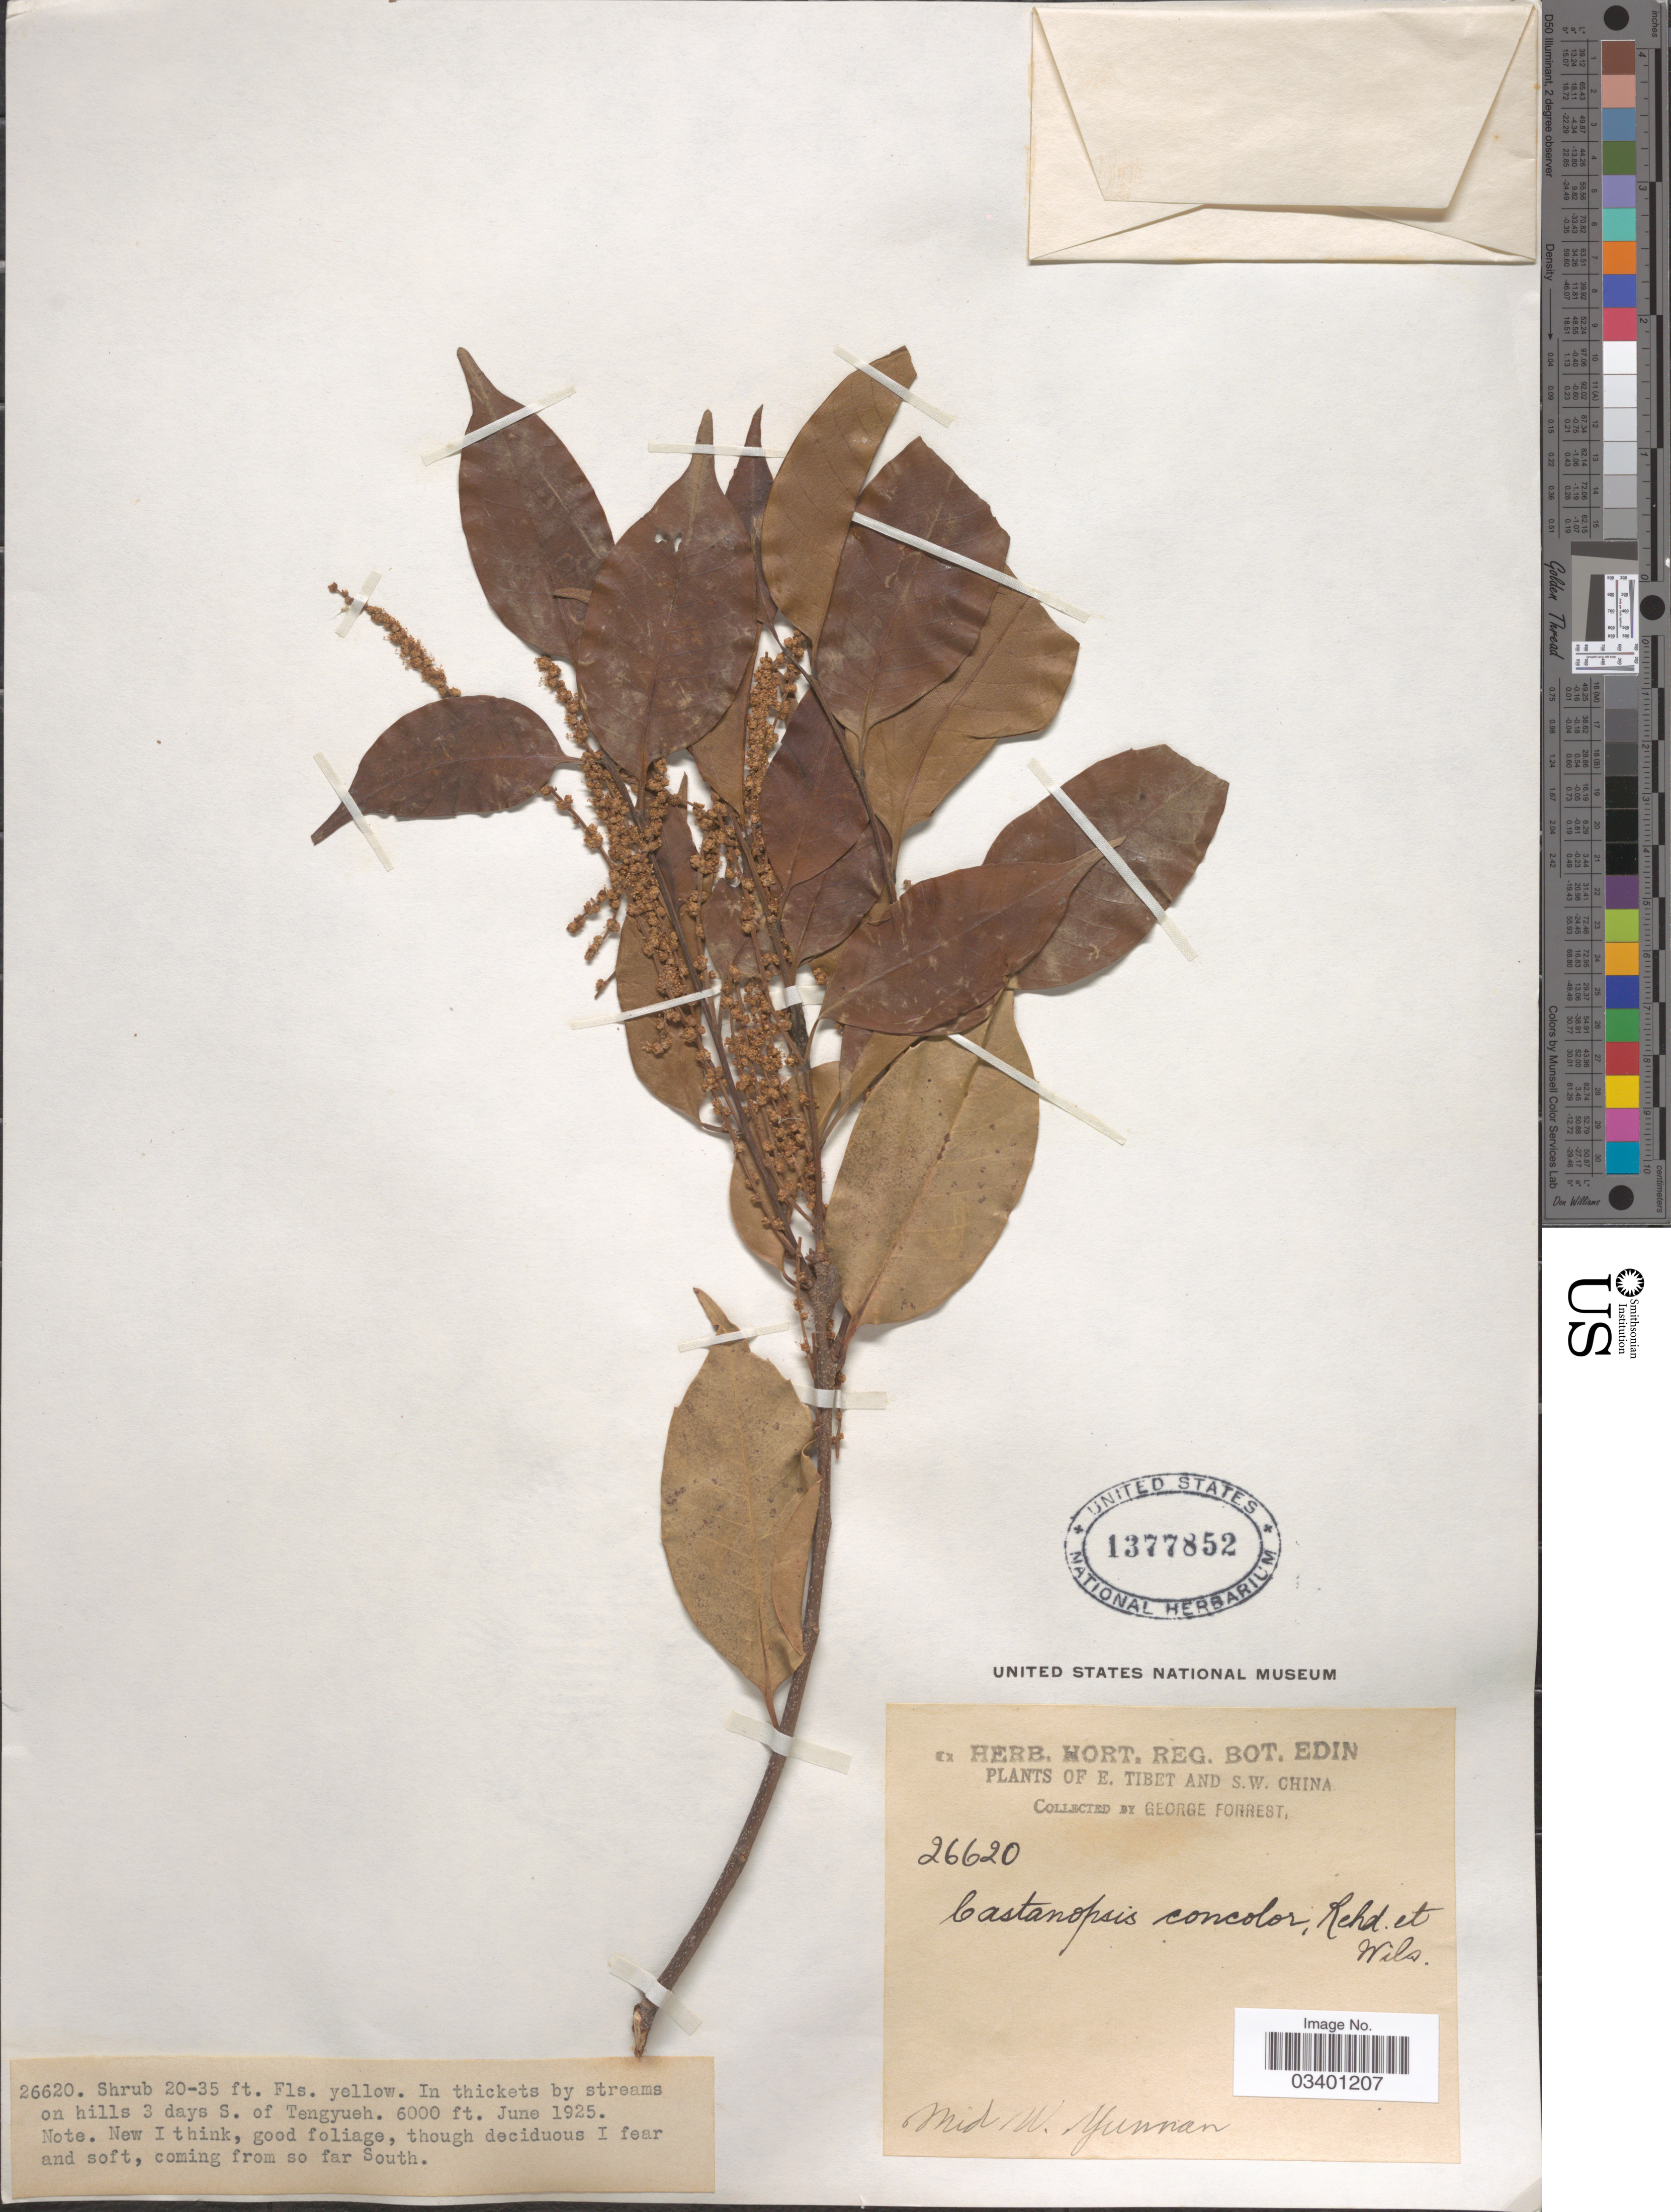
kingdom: Plantae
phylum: Tracheophyta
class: Magnoliopsida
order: Fagales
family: Fagaceae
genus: Castanopsis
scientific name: Castanopsis orthacantha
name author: Franch.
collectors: G. Forrest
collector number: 26620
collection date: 1925-06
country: China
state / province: Yunnan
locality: E. Tibet and S.W. China. In thickets by streams on hills 3 days S. of Tengyueh . Mid W. Yunnan.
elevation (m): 1829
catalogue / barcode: US 1377852